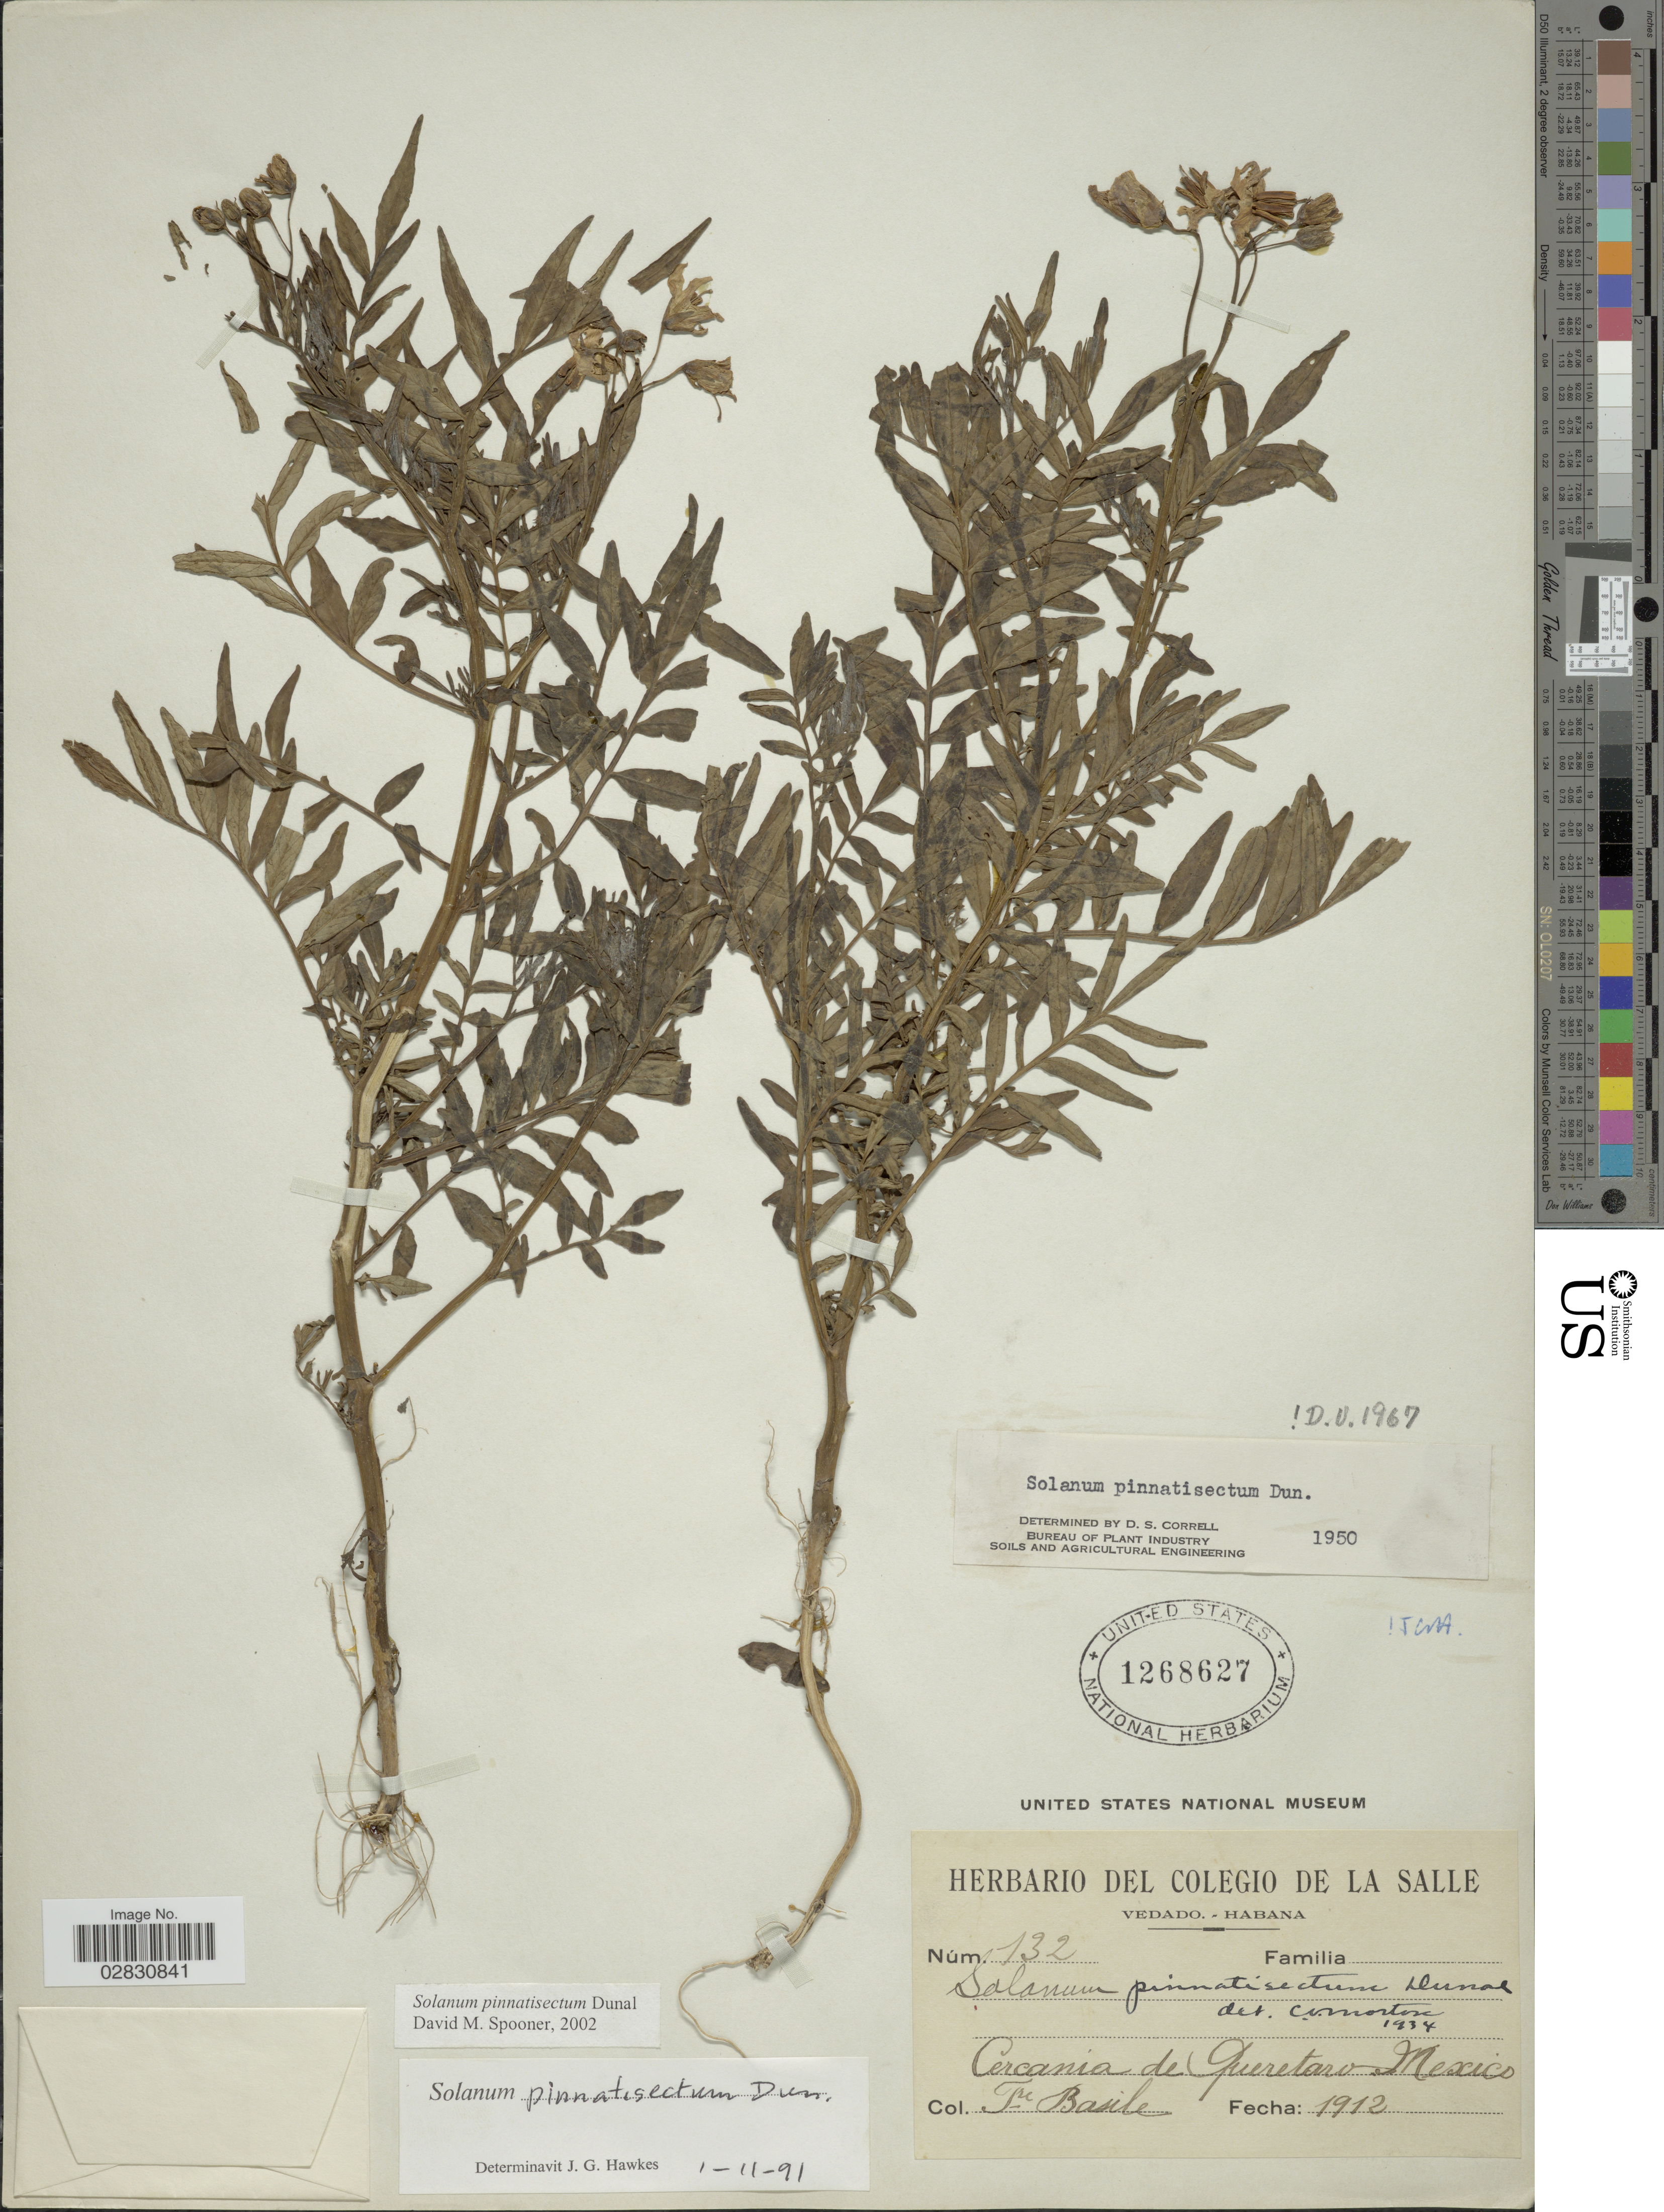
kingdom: Plantae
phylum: Tracheophyta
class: Magnoliopsida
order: Solanales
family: Solanaceae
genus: Solanum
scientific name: Solanum pinnatisectum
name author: Dunal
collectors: Bro. Basile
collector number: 132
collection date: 1912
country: Mexico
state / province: Querétaro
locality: Cercania de Queretaro, Mexico.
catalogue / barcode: US 1268627